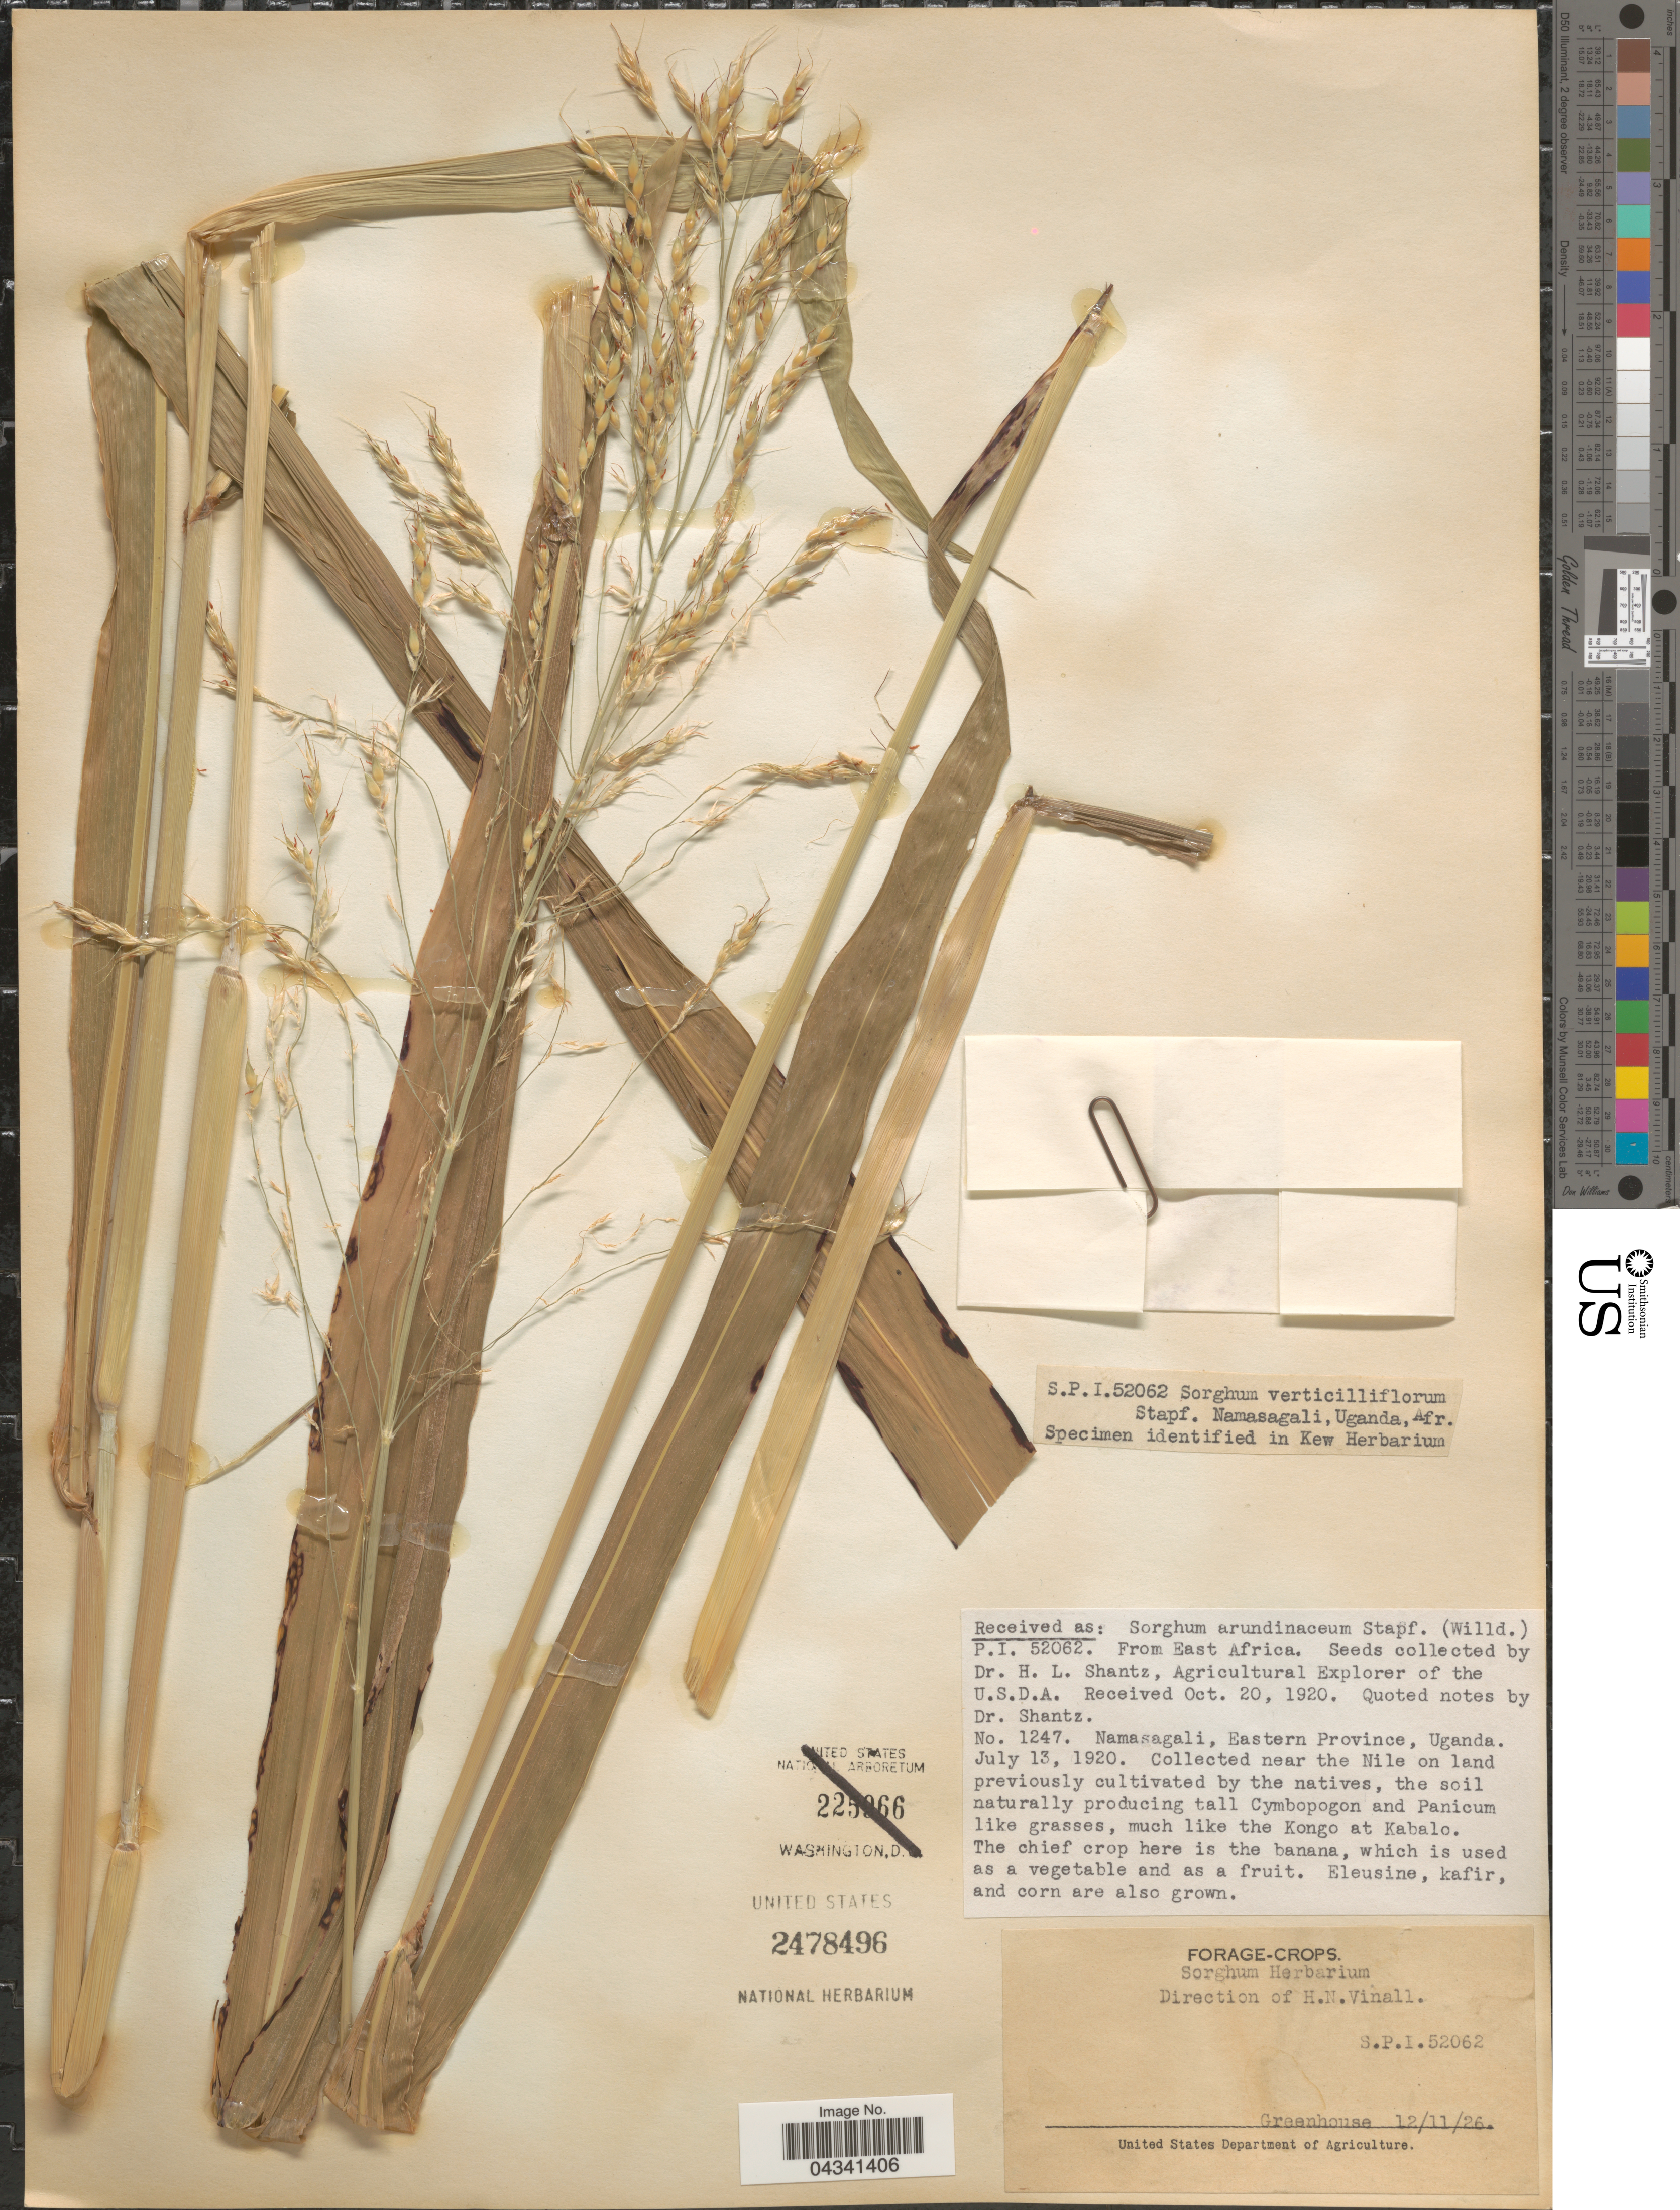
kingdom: Plantae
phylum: Tracheophyta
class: Liliopsida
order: Poales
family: Poaceae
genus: Sorghum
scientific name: Sorghum arundinaceum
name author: (Desv.) Stapf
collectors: H. Vinall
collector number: S.P.I. 52062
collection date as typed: Transcribed d/m/y: 11/12/26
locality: Greenhouse.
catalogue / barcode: US 2478496